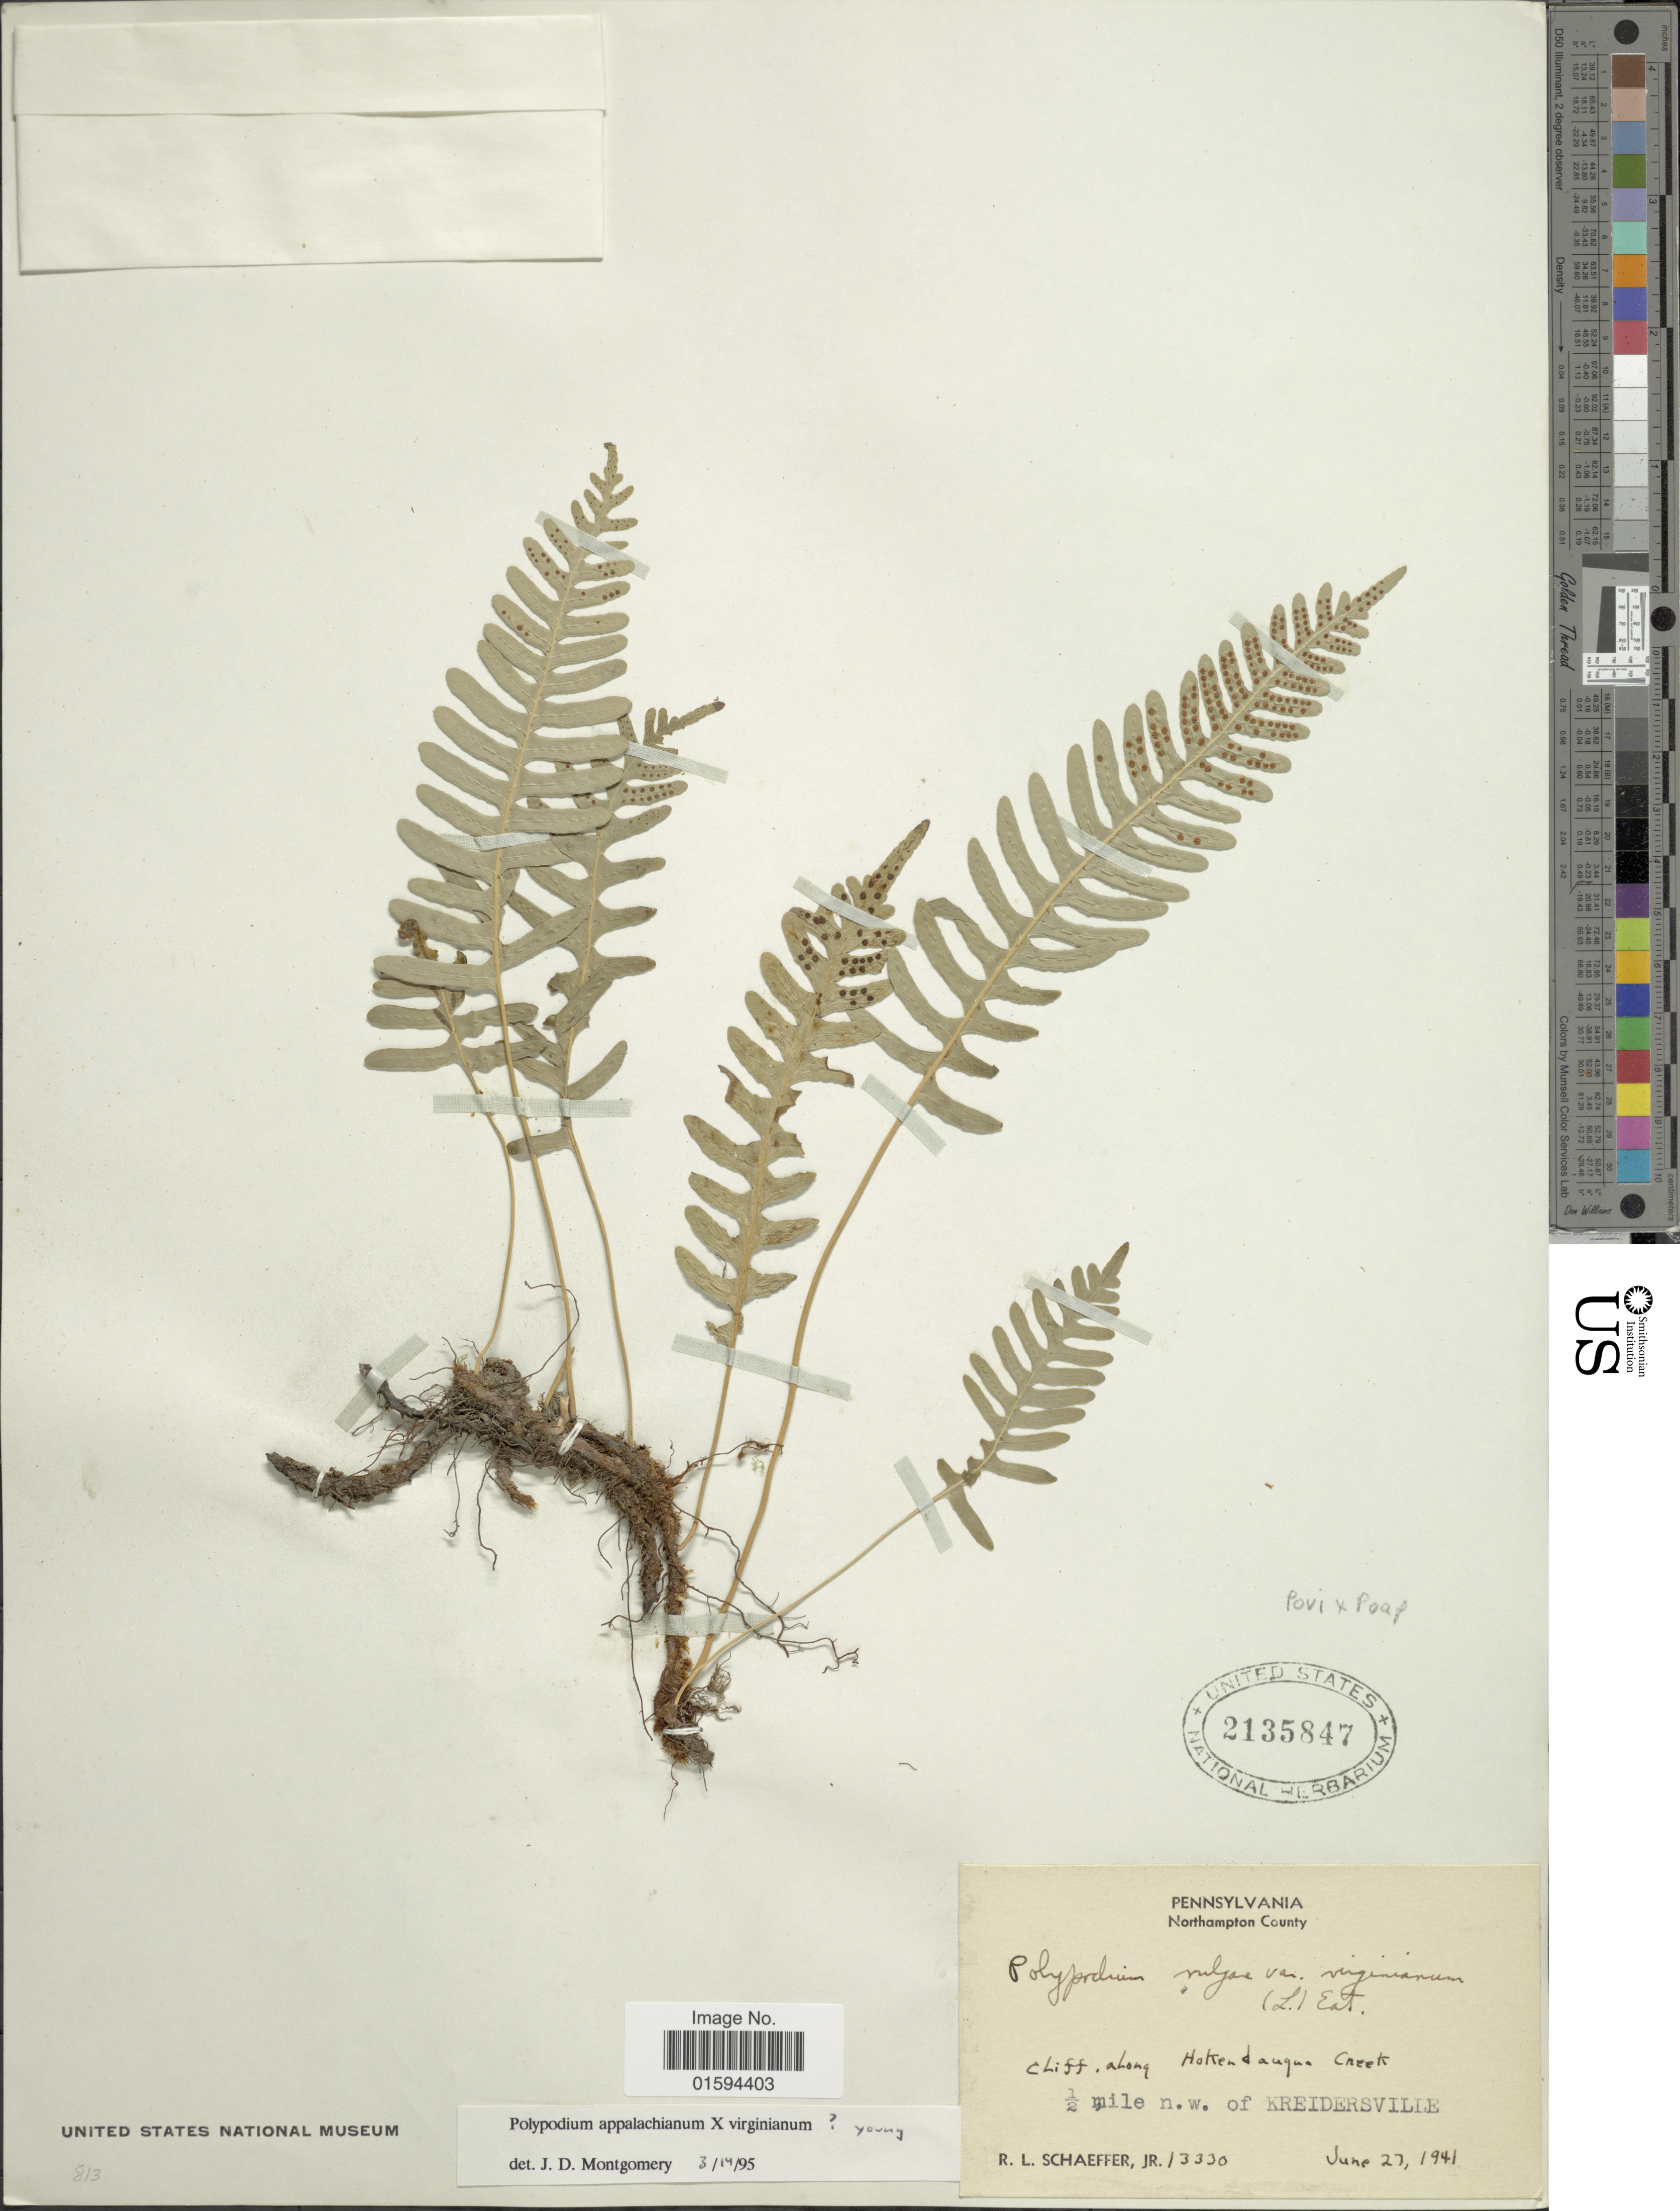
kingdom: Plantae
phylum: Tracheophyta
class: Polypodiopsida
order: Polypodiales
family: Polypodiaceae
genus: Polypodium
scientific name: Polypodium appalachianum x P. virginianum L.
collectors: R. L. Schaeffer Jr.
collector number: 3330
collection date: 1941-06-23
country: United States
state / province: Pennsylvania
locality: Northampton County, cliff along Hokendauqua Creek, 1/2 mile n.w. of Kreidersville.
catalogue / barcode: US 2135847